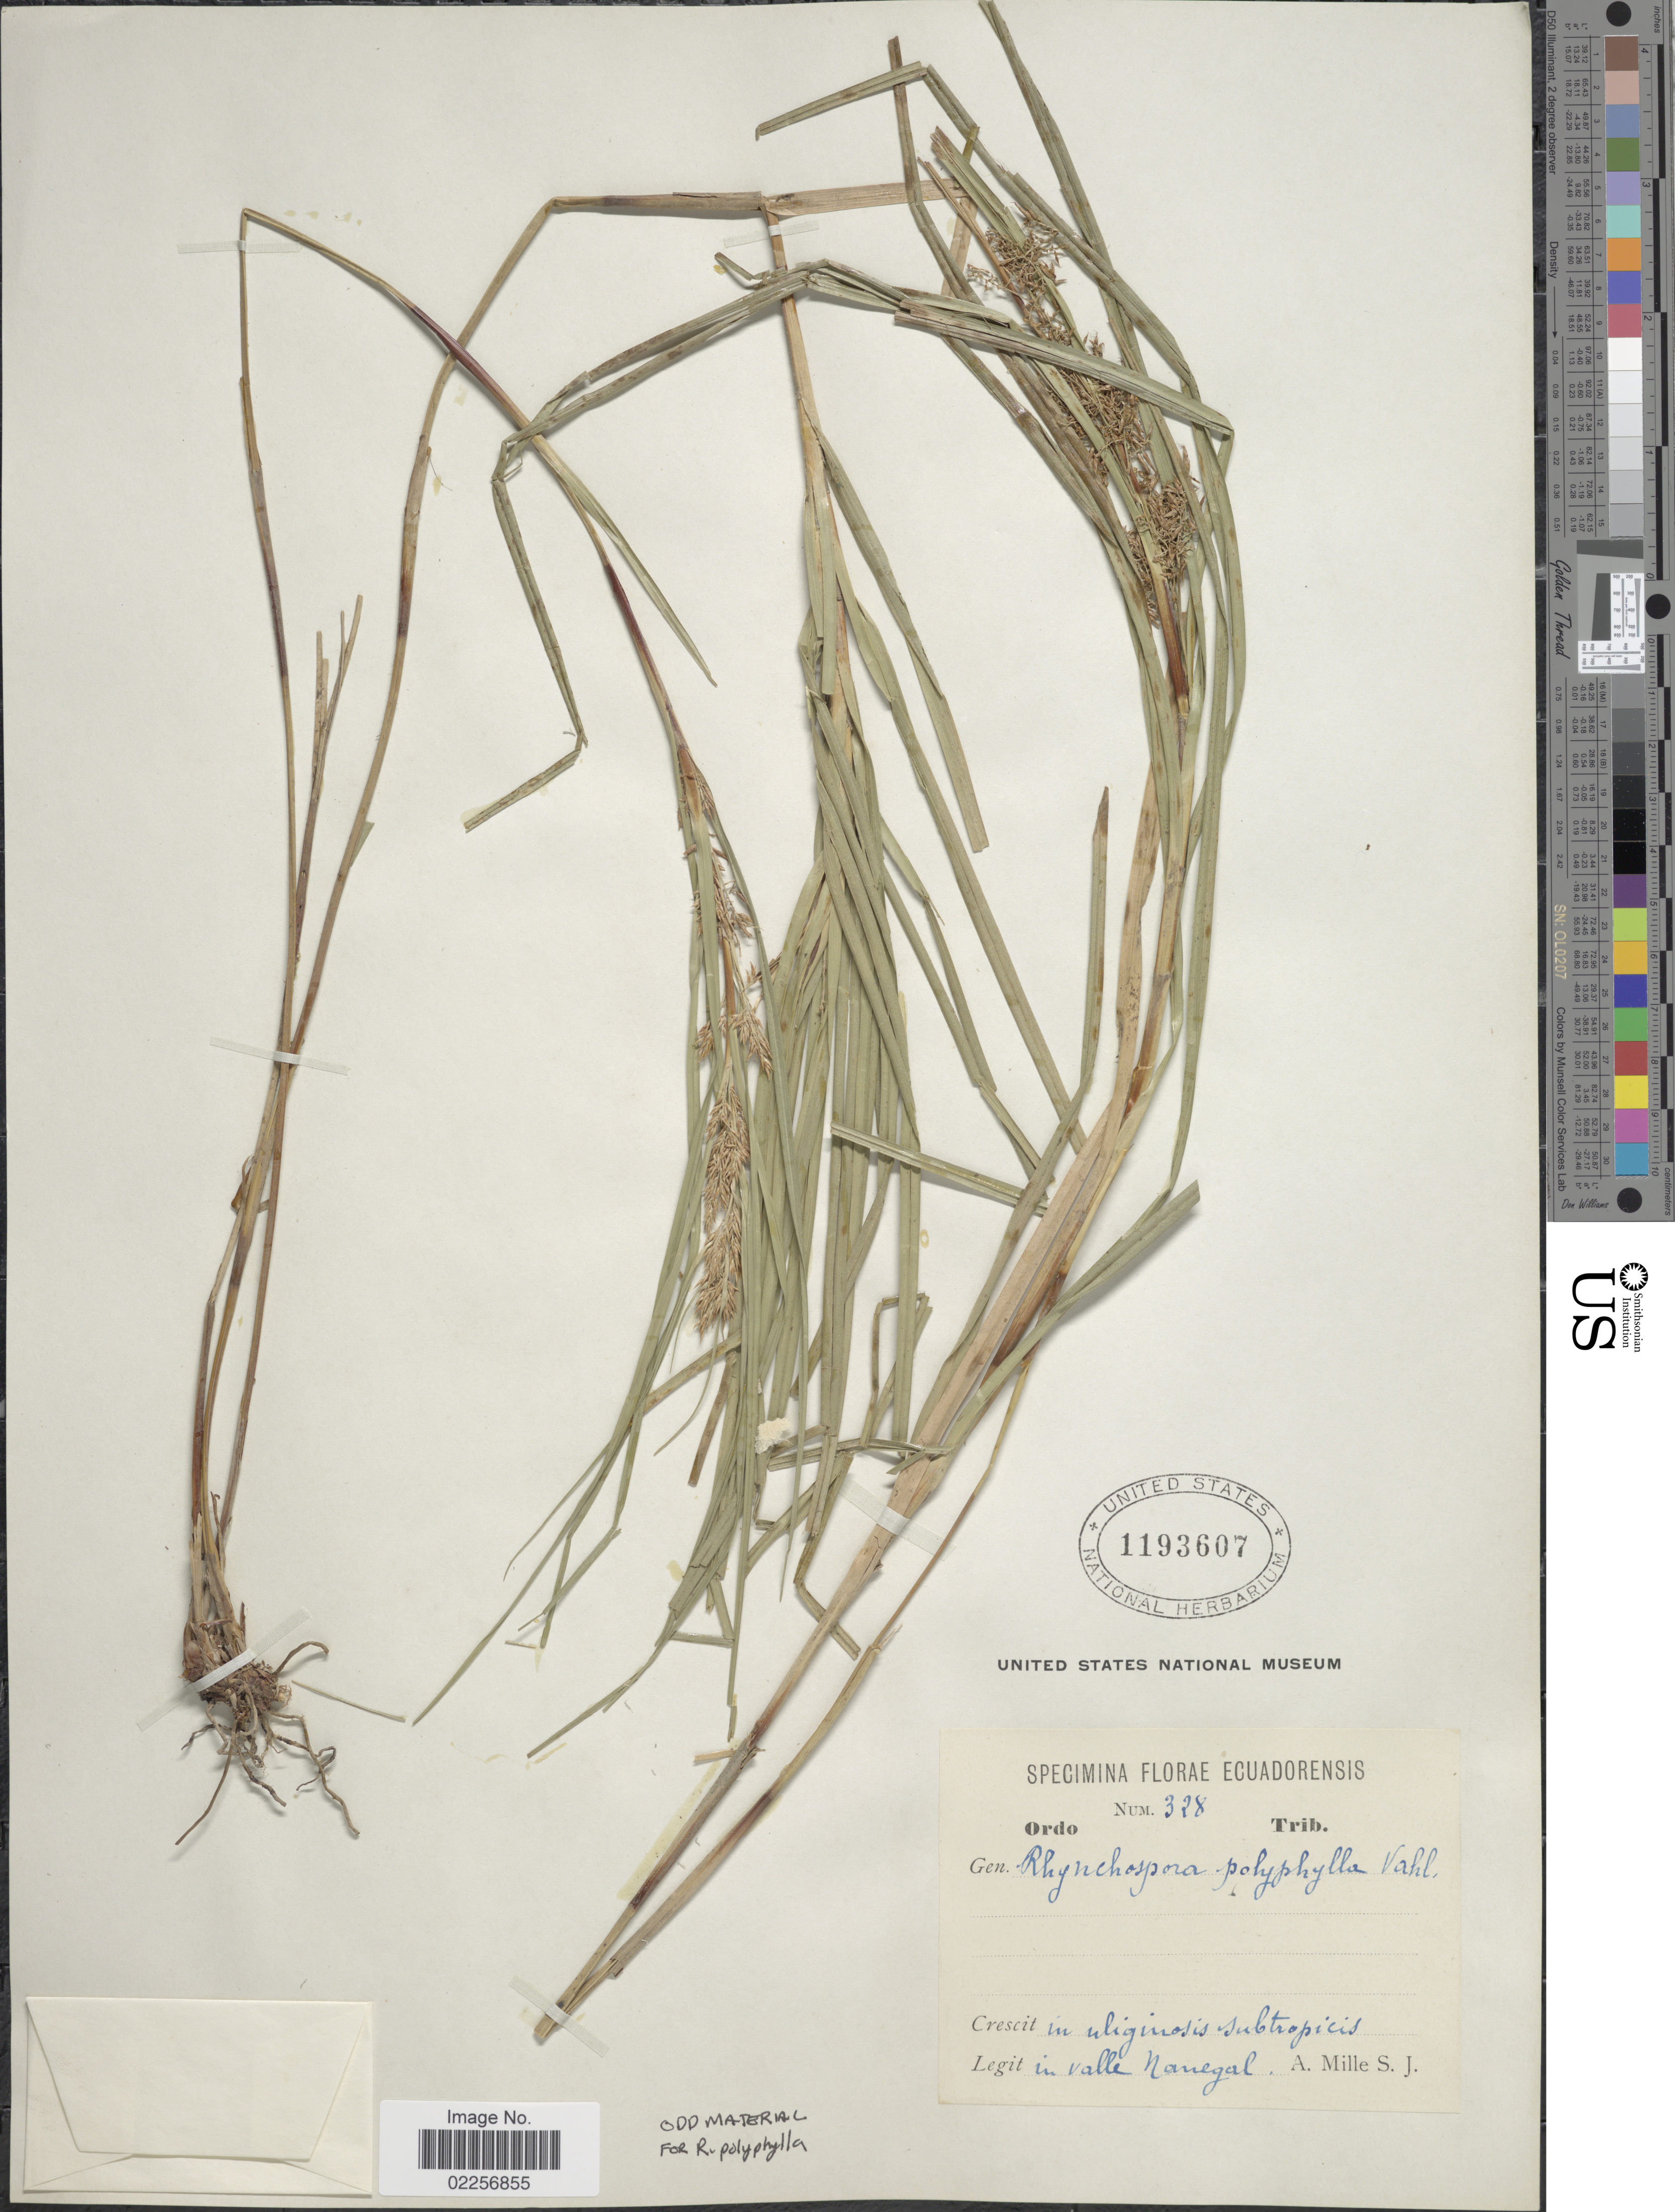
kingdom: Plantae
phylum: Tracheophyta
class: Liliopsida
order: Poales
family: Cyperaceae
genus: Rhynchospora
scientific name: Rhynchospora polyphylla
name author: (Vahl) Vahl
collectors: A. Mille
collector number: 328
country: Ecuador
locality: Ecuadorensis. in uliginosis subtropicis. in valle Nanegal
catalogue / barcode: US 1193607